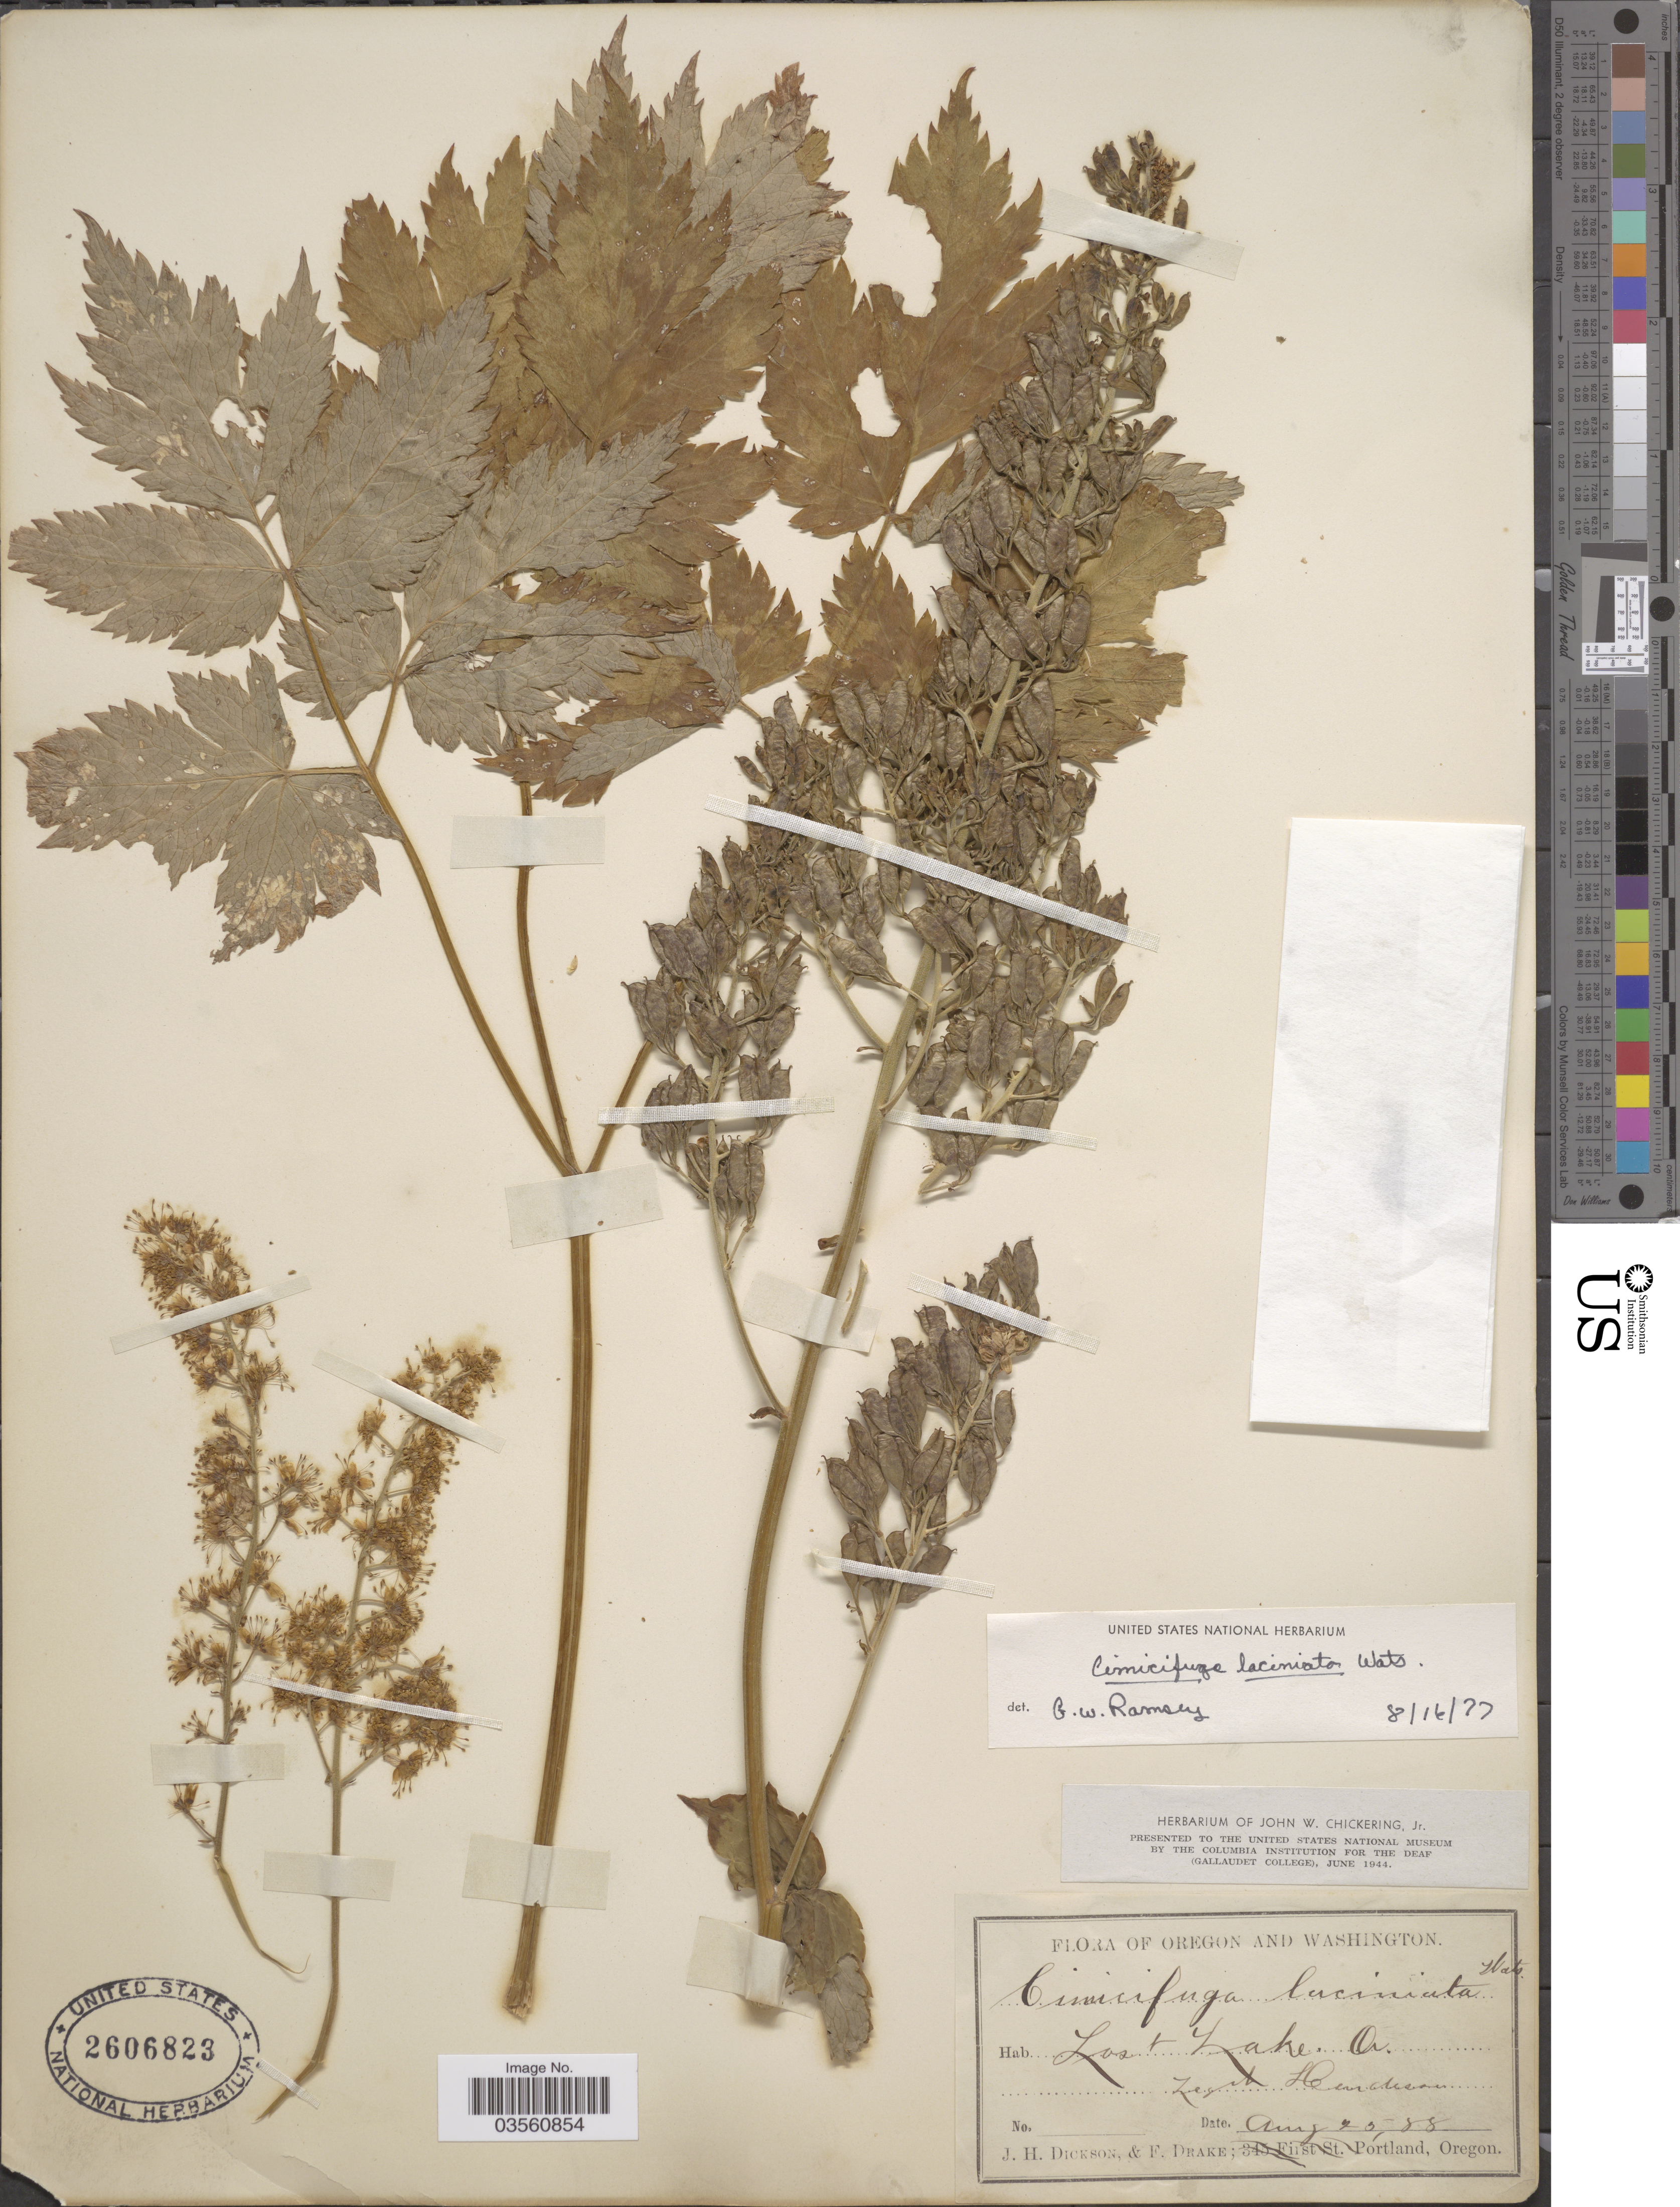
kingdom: Plantae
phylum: Tracheophyta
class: Magnoliopsida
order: Ranunculales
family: Ranunculaceae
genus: Actaea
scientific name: Actaea laciniata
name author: (S. Watson) J. Compton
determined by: Strong, M. T., (US), Smithsonian Institution - National Museum of Natural History (UNITED STATES)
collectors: -. Henderson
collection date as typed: Transcribed d/m/y: 25/8/88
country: United States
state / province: Oregon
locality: Lost Lake.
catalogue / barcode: US 2606823